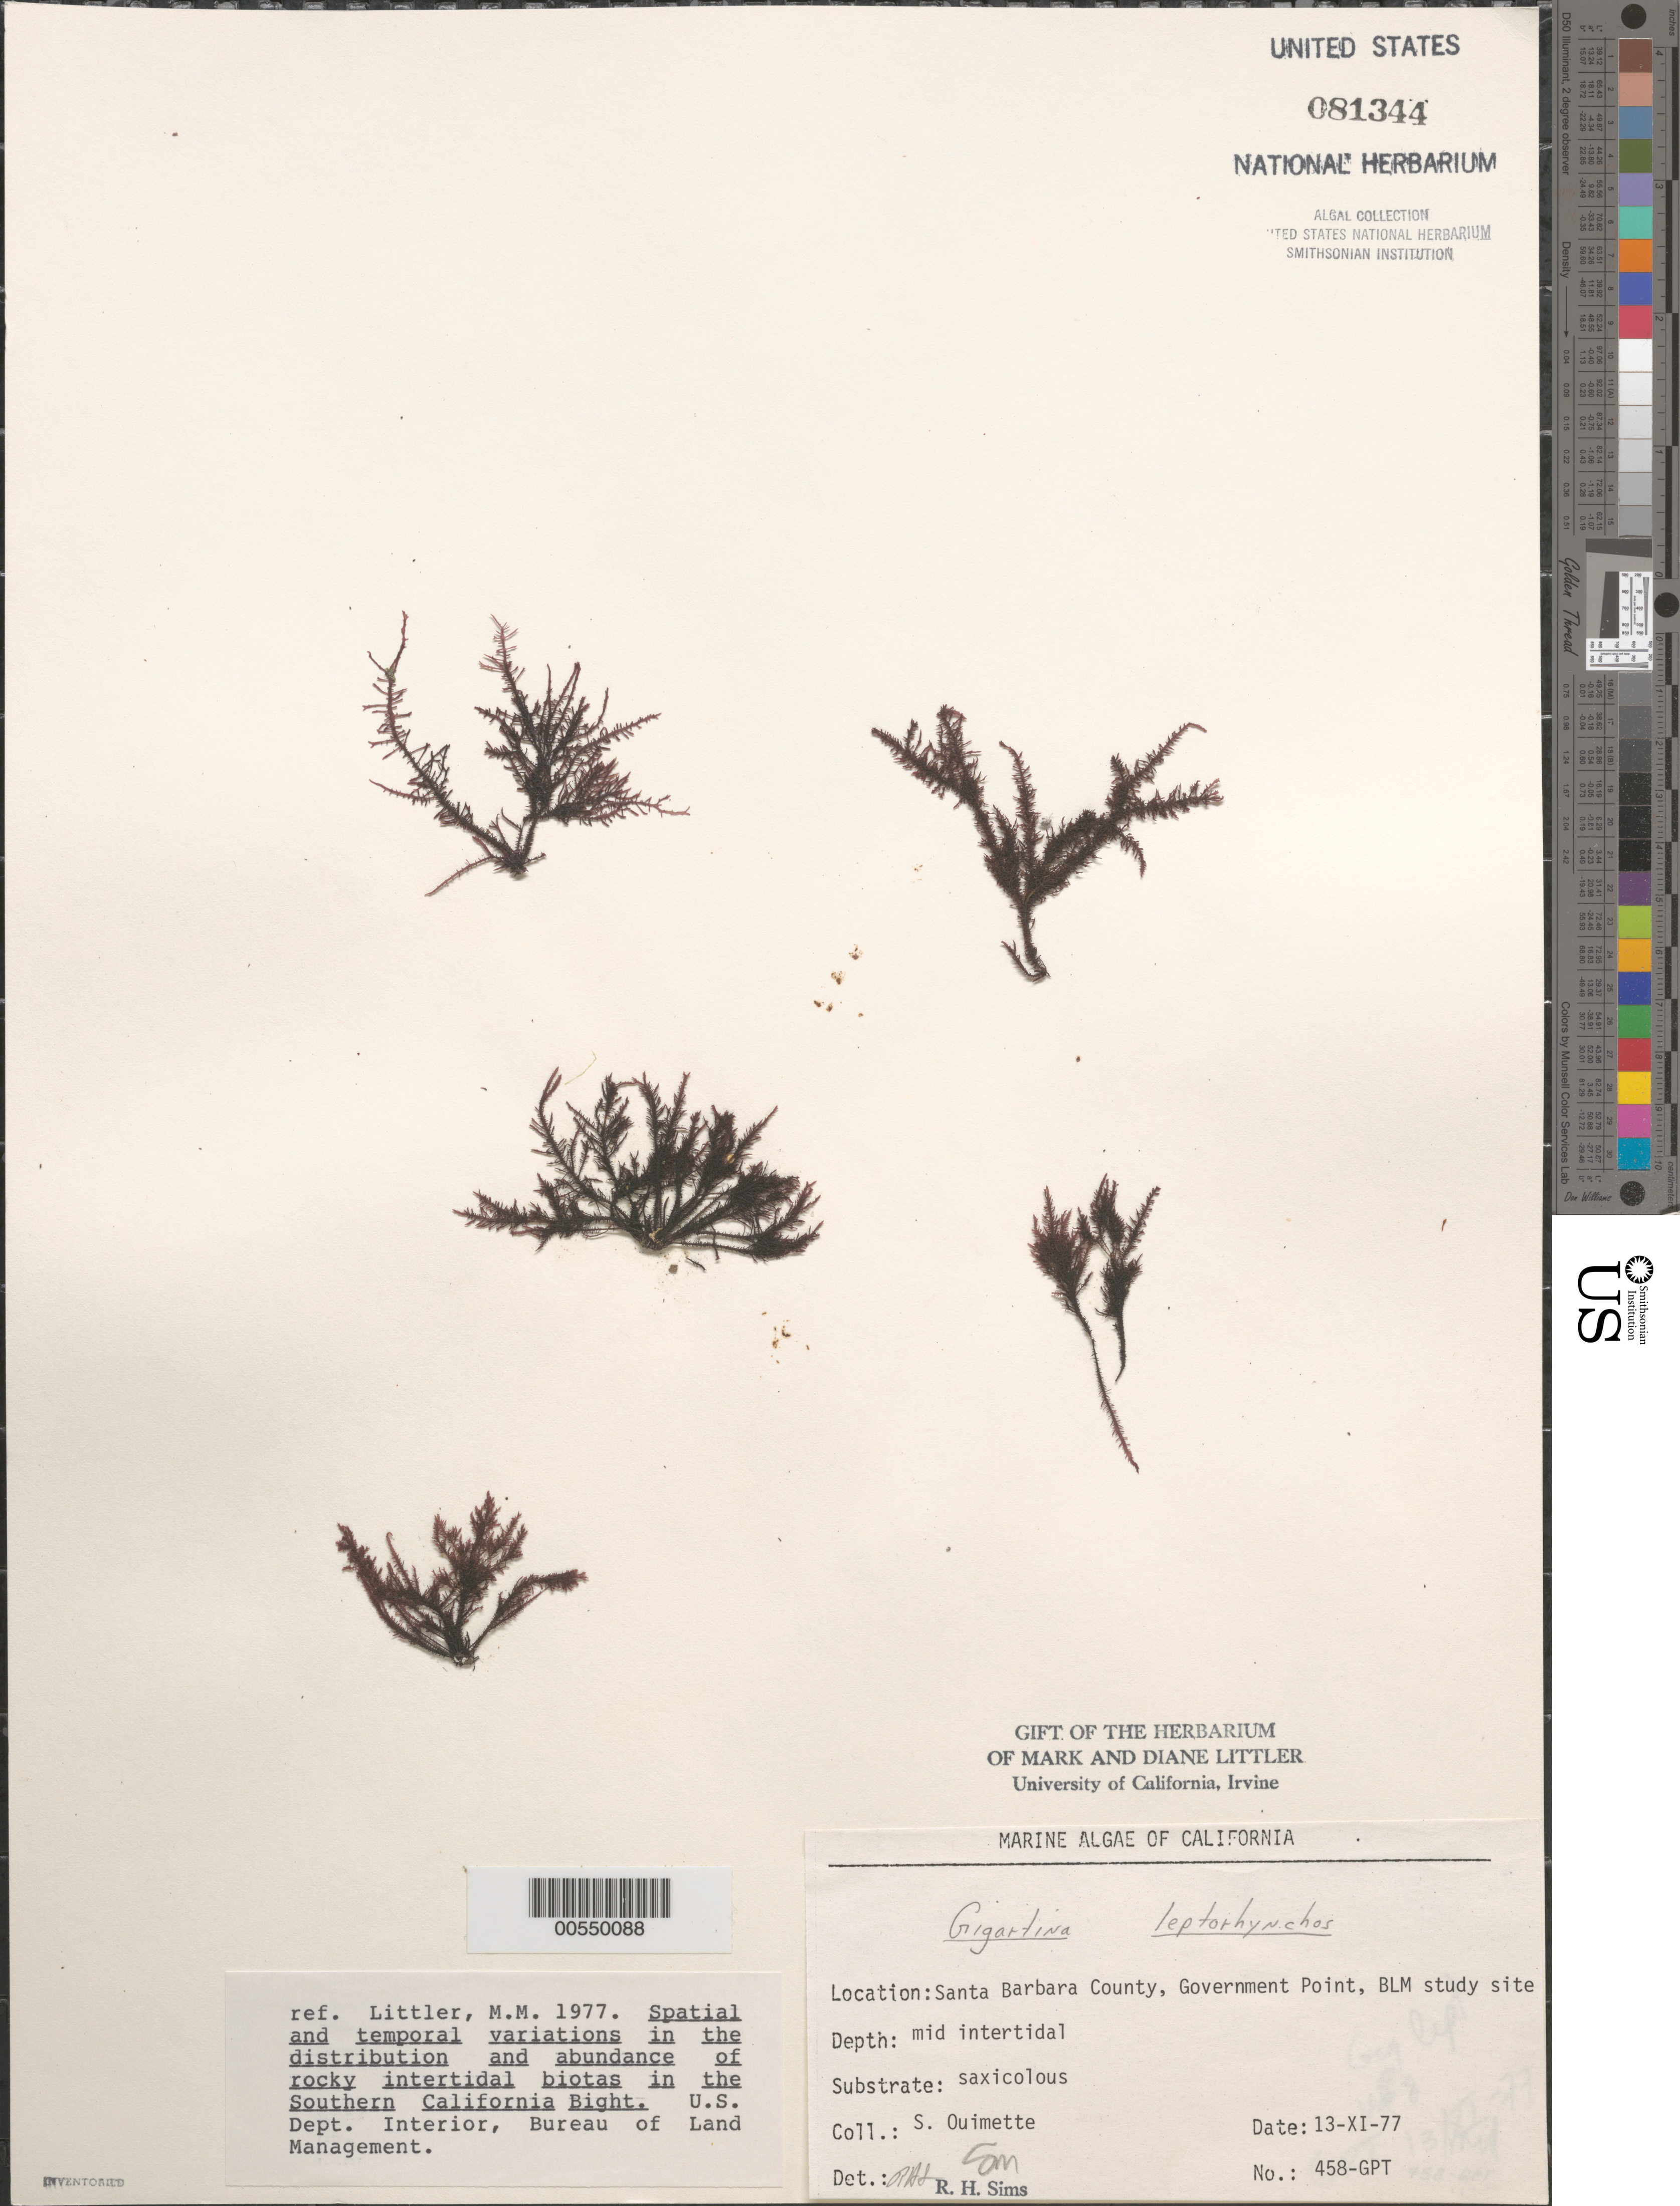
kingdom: Plantae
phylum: Rhodophyta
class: Florideophyceae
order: Gigartinales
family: Gigartinaceae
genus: Mazzaella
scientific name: Mazzaella leptorhynchos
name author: (J. Agardh) Leister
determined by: Algae name updating Project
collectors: S. Ouimette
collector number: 458-gpt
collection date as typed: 13 Nov 1977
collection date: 1977-11-13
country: United States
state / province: California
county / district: Santa Barbara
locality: Government Point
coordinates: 34 26'31"N, 120 24'06"W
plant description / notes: BLM-SOCALBIGHT Rocky Intertidal Survey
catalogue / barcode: US 81344